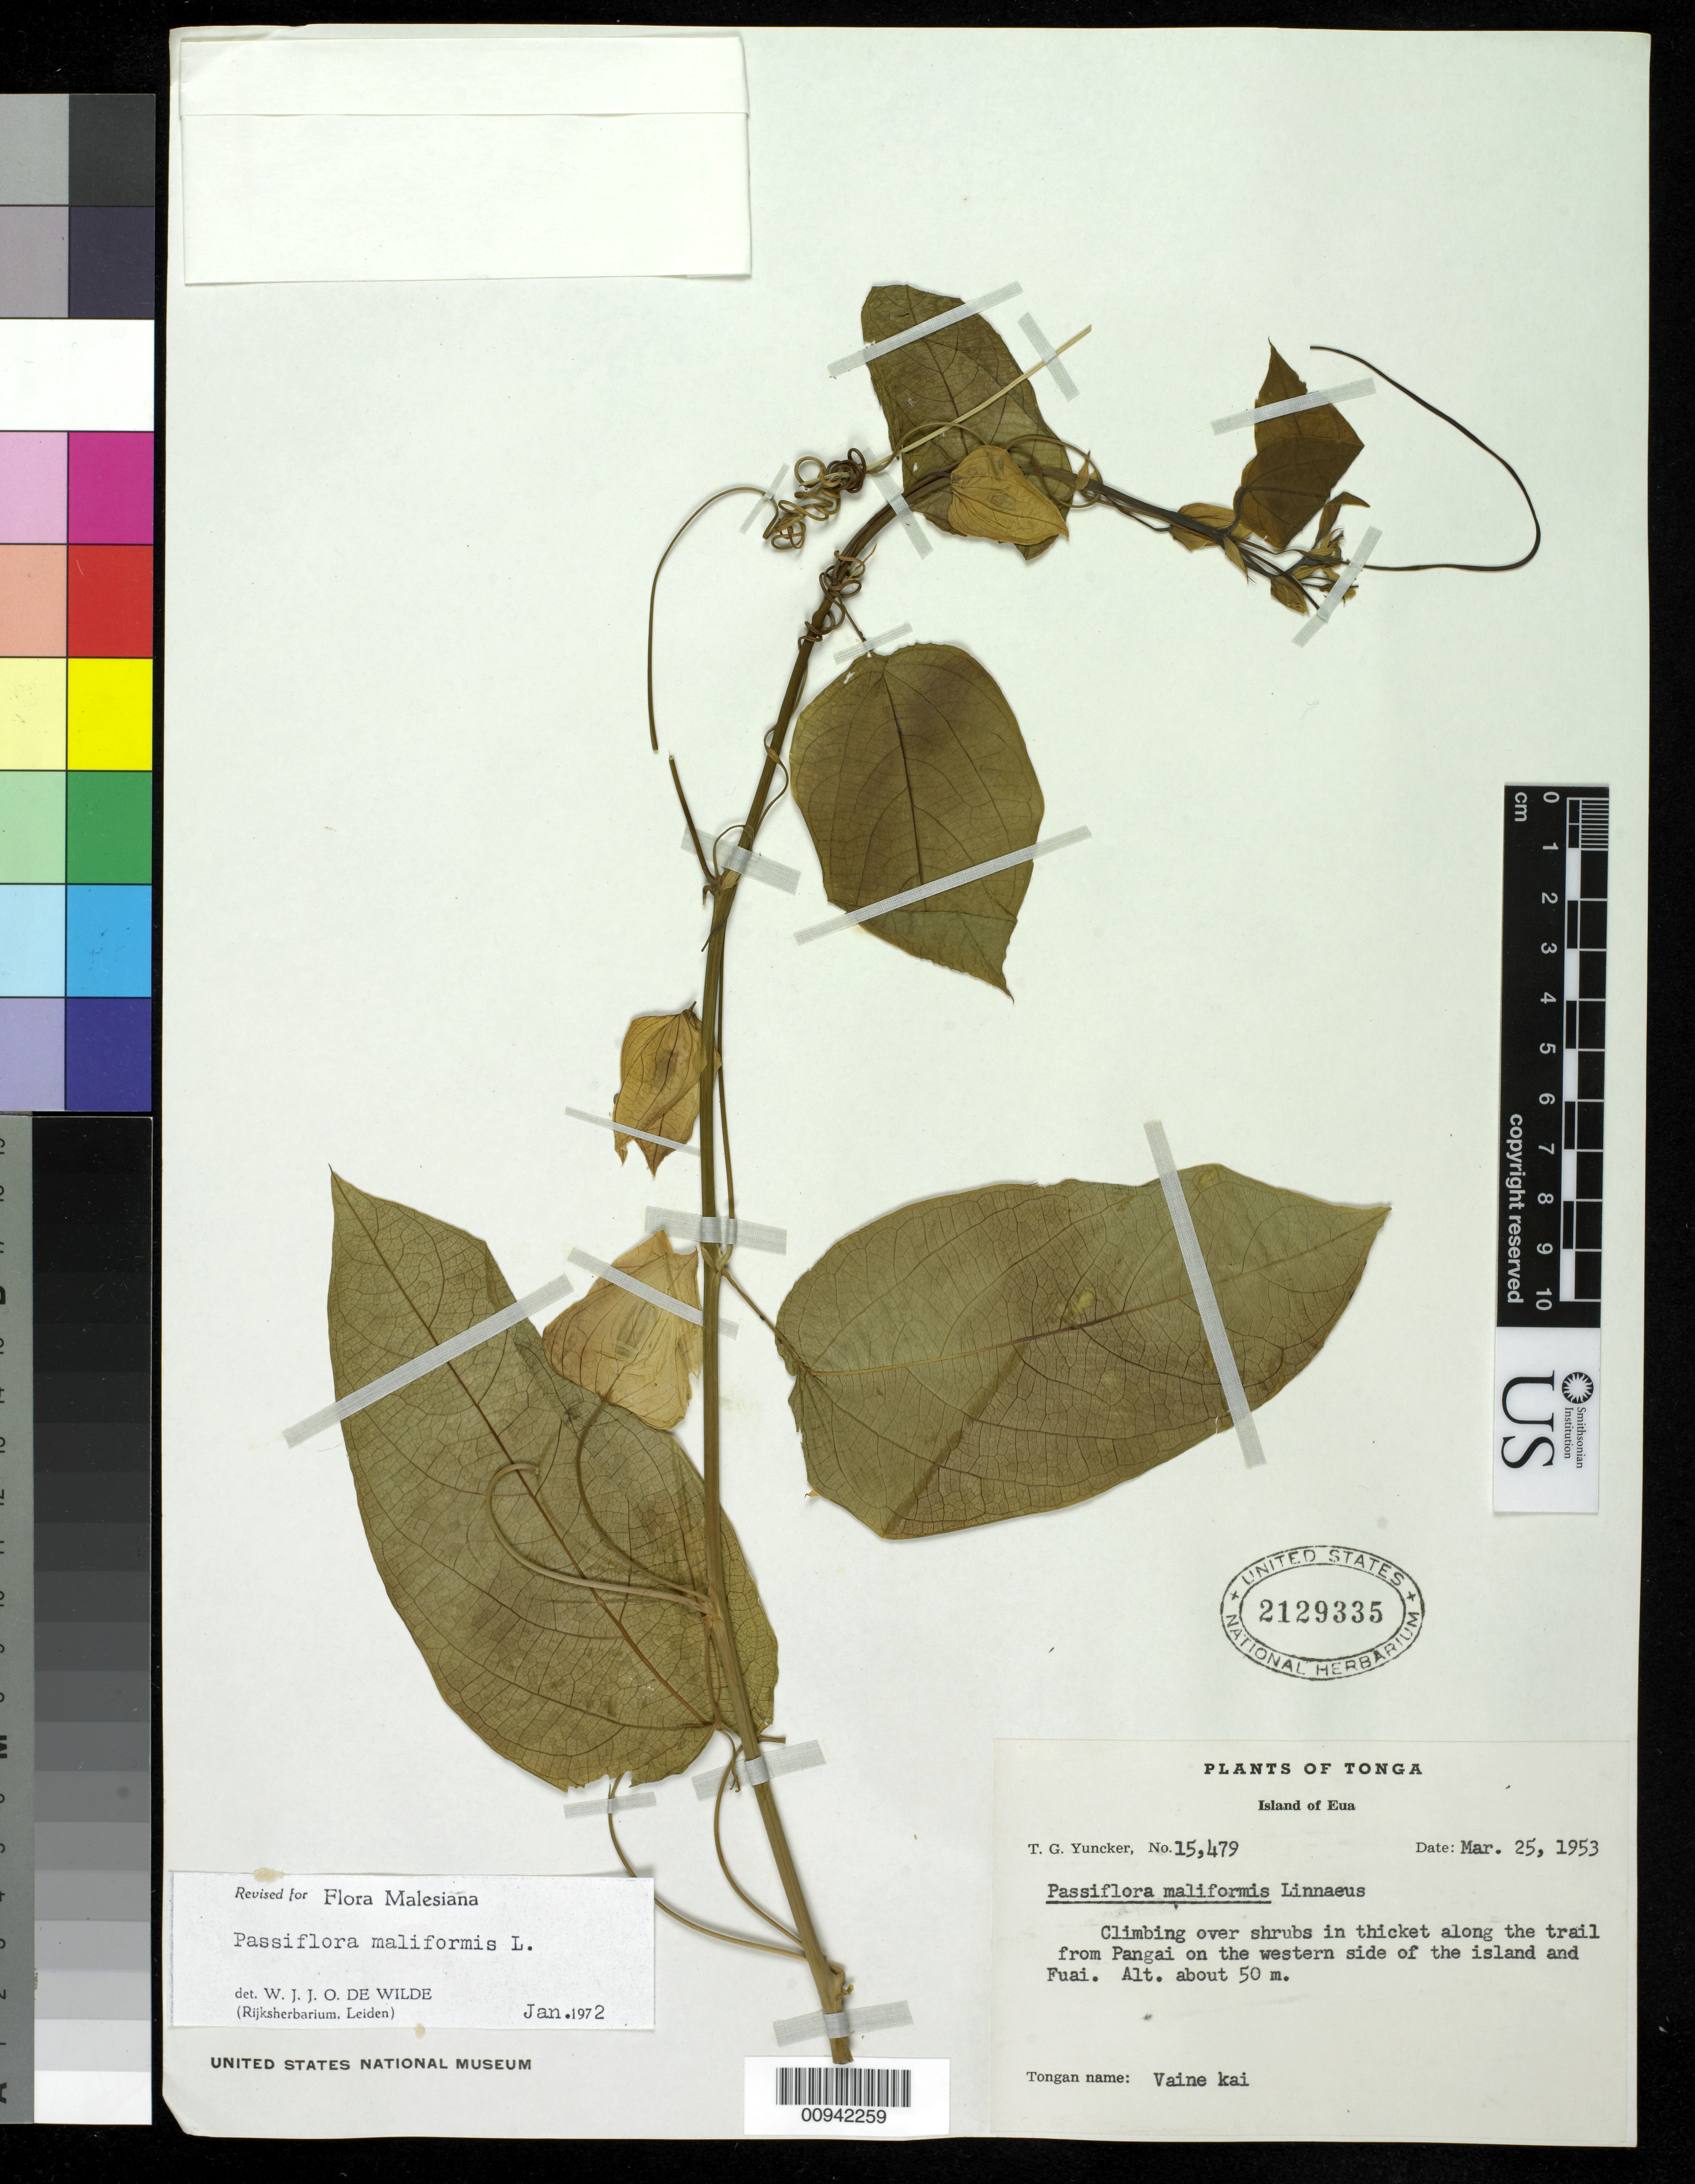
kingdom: Plantae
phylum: Tracheophyta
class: Magnoliopsida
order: Malpighiales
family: Passifloraceae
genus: Passiflora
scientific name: Passiflora maliformis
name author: L.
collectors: T. G. Yuncker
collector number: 15479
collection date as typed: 25 Mar 1953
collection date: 1953-03-25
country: Tonga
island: Eua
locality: climbing over shrubs in thicket along trail from Pangai on western side of island and Fuai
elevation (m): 50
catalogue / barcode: US 2129335